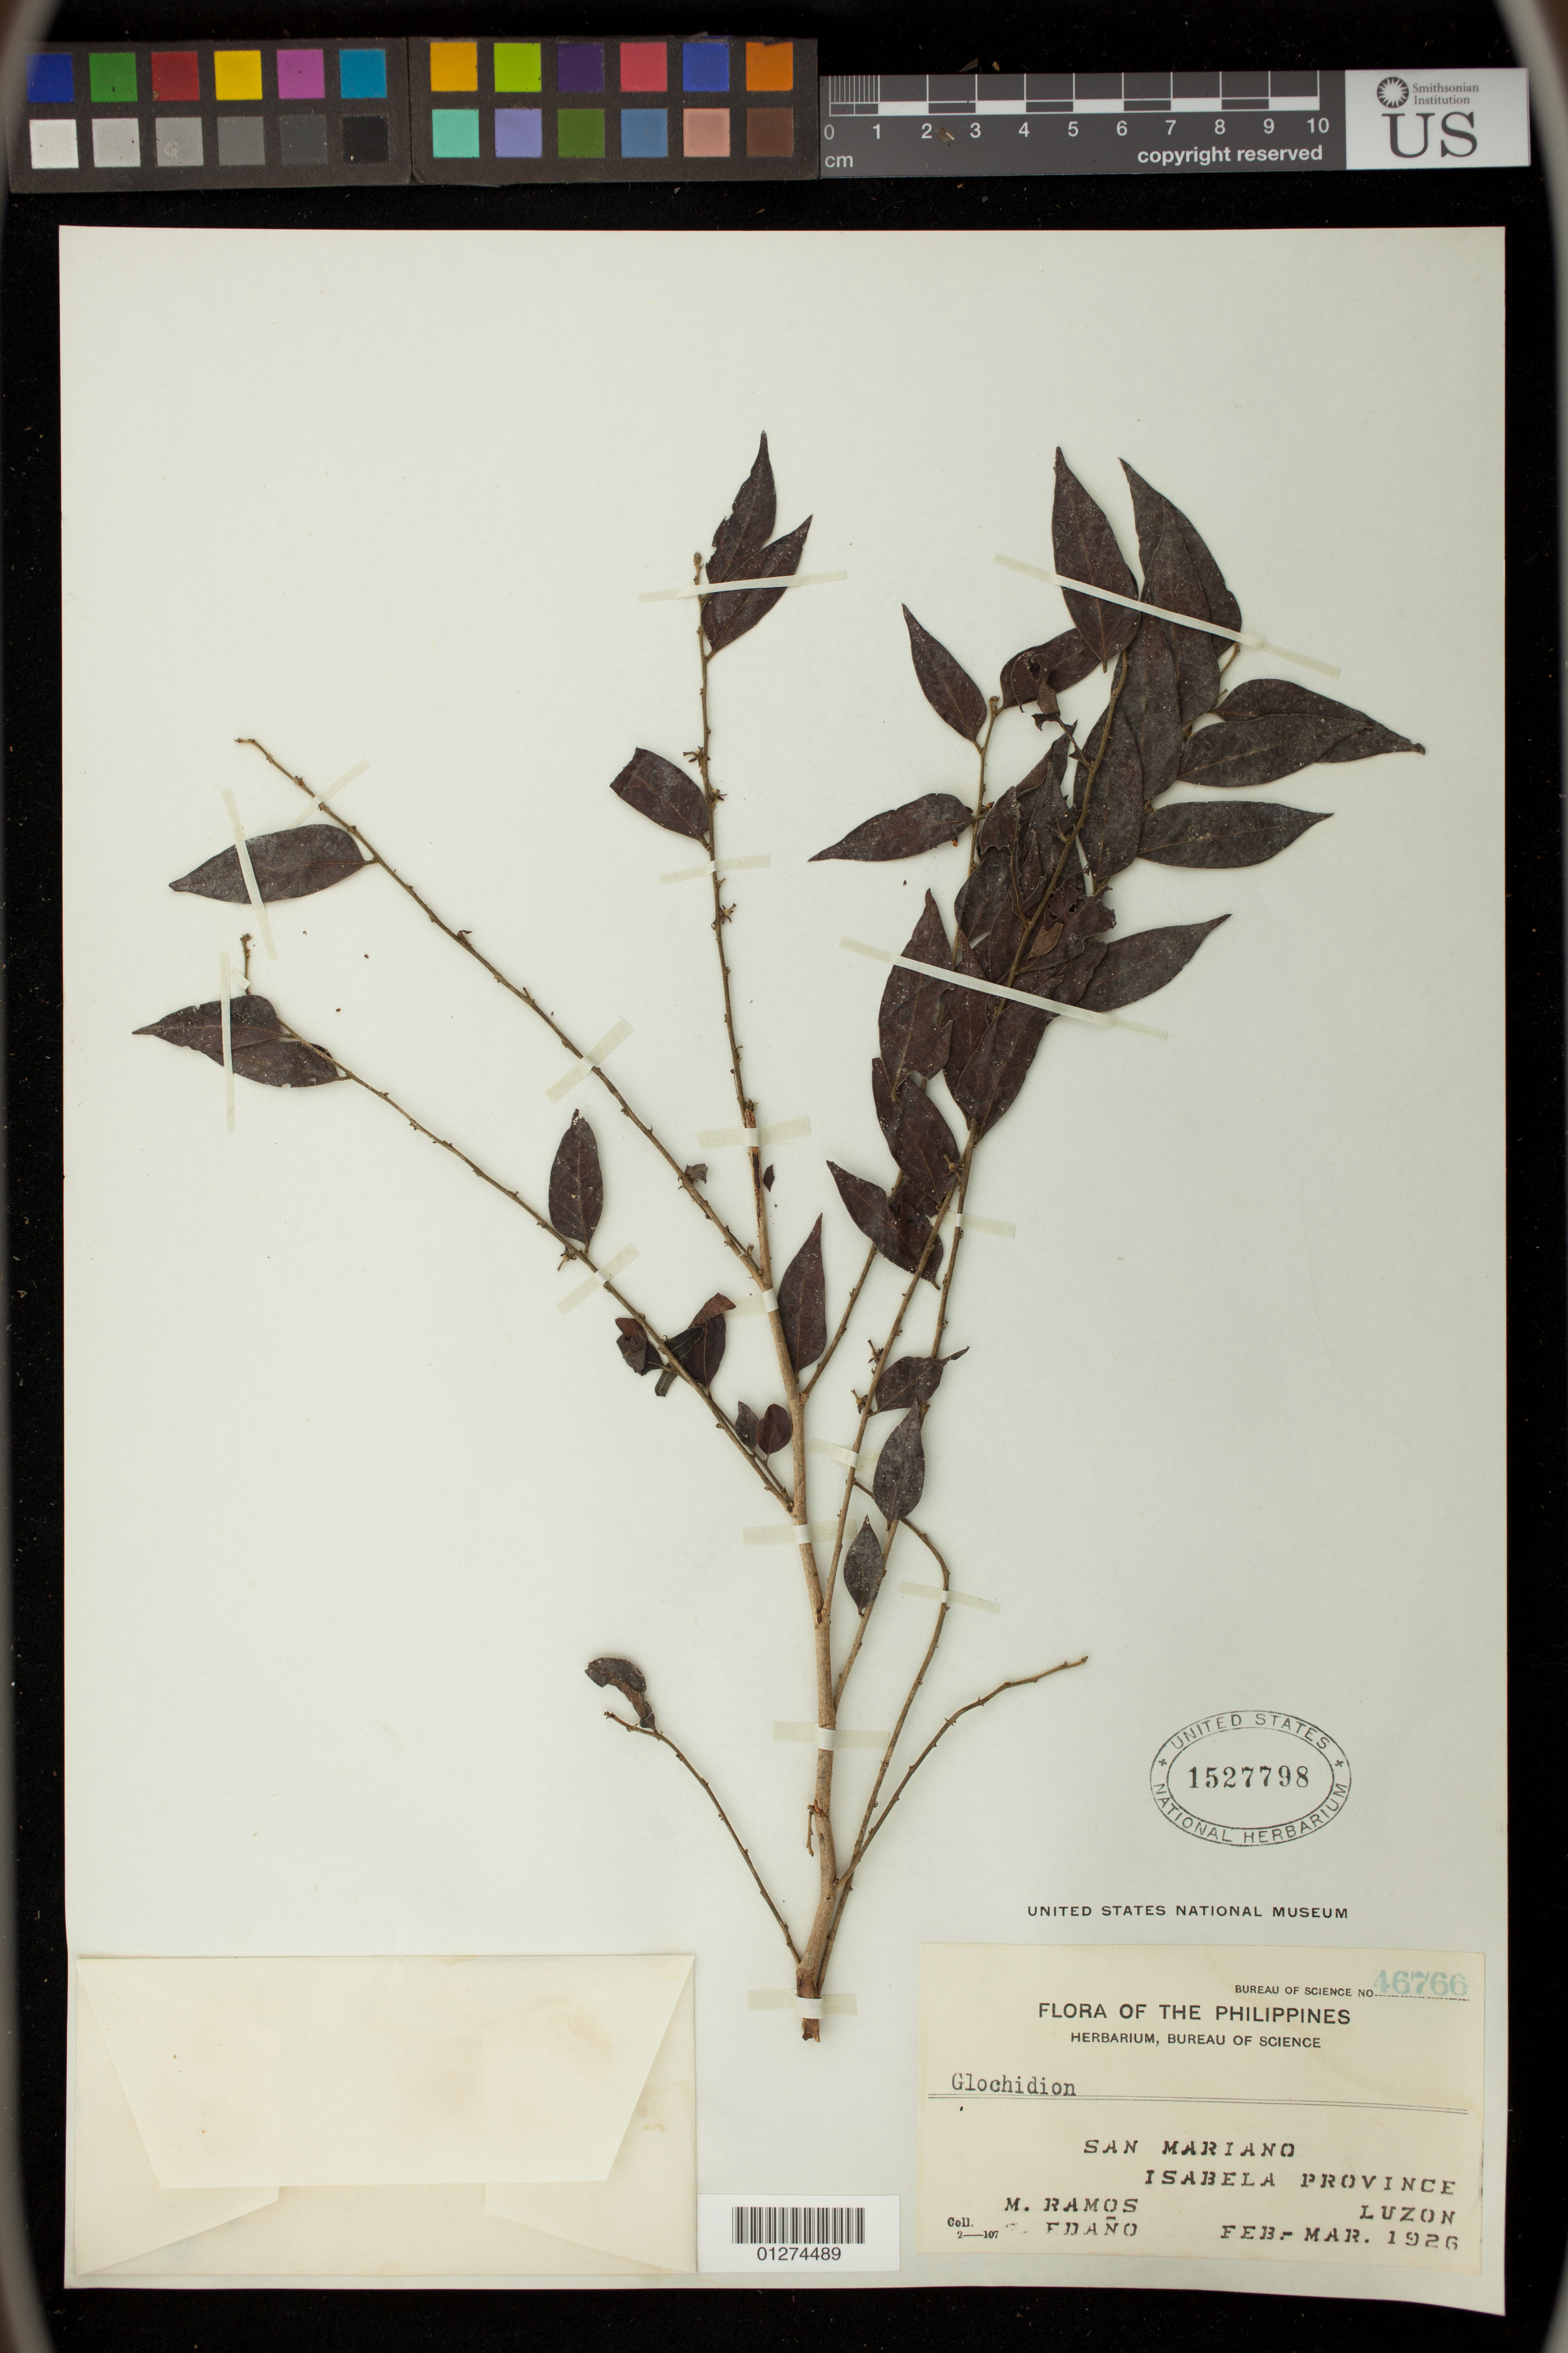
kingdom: Plantae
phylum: Tracheophyta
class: Magnoliopsida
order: Malpighiales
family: Phyllanthaceae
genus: Glochidion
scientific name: Glochidion sp.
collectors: M. Ramos & G. Edaño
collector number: Bur. Sci. 46766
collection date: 1926-02/1926-03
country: Philippines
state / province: Cagayan Valley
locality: San Mariano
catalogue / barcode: US 1527798